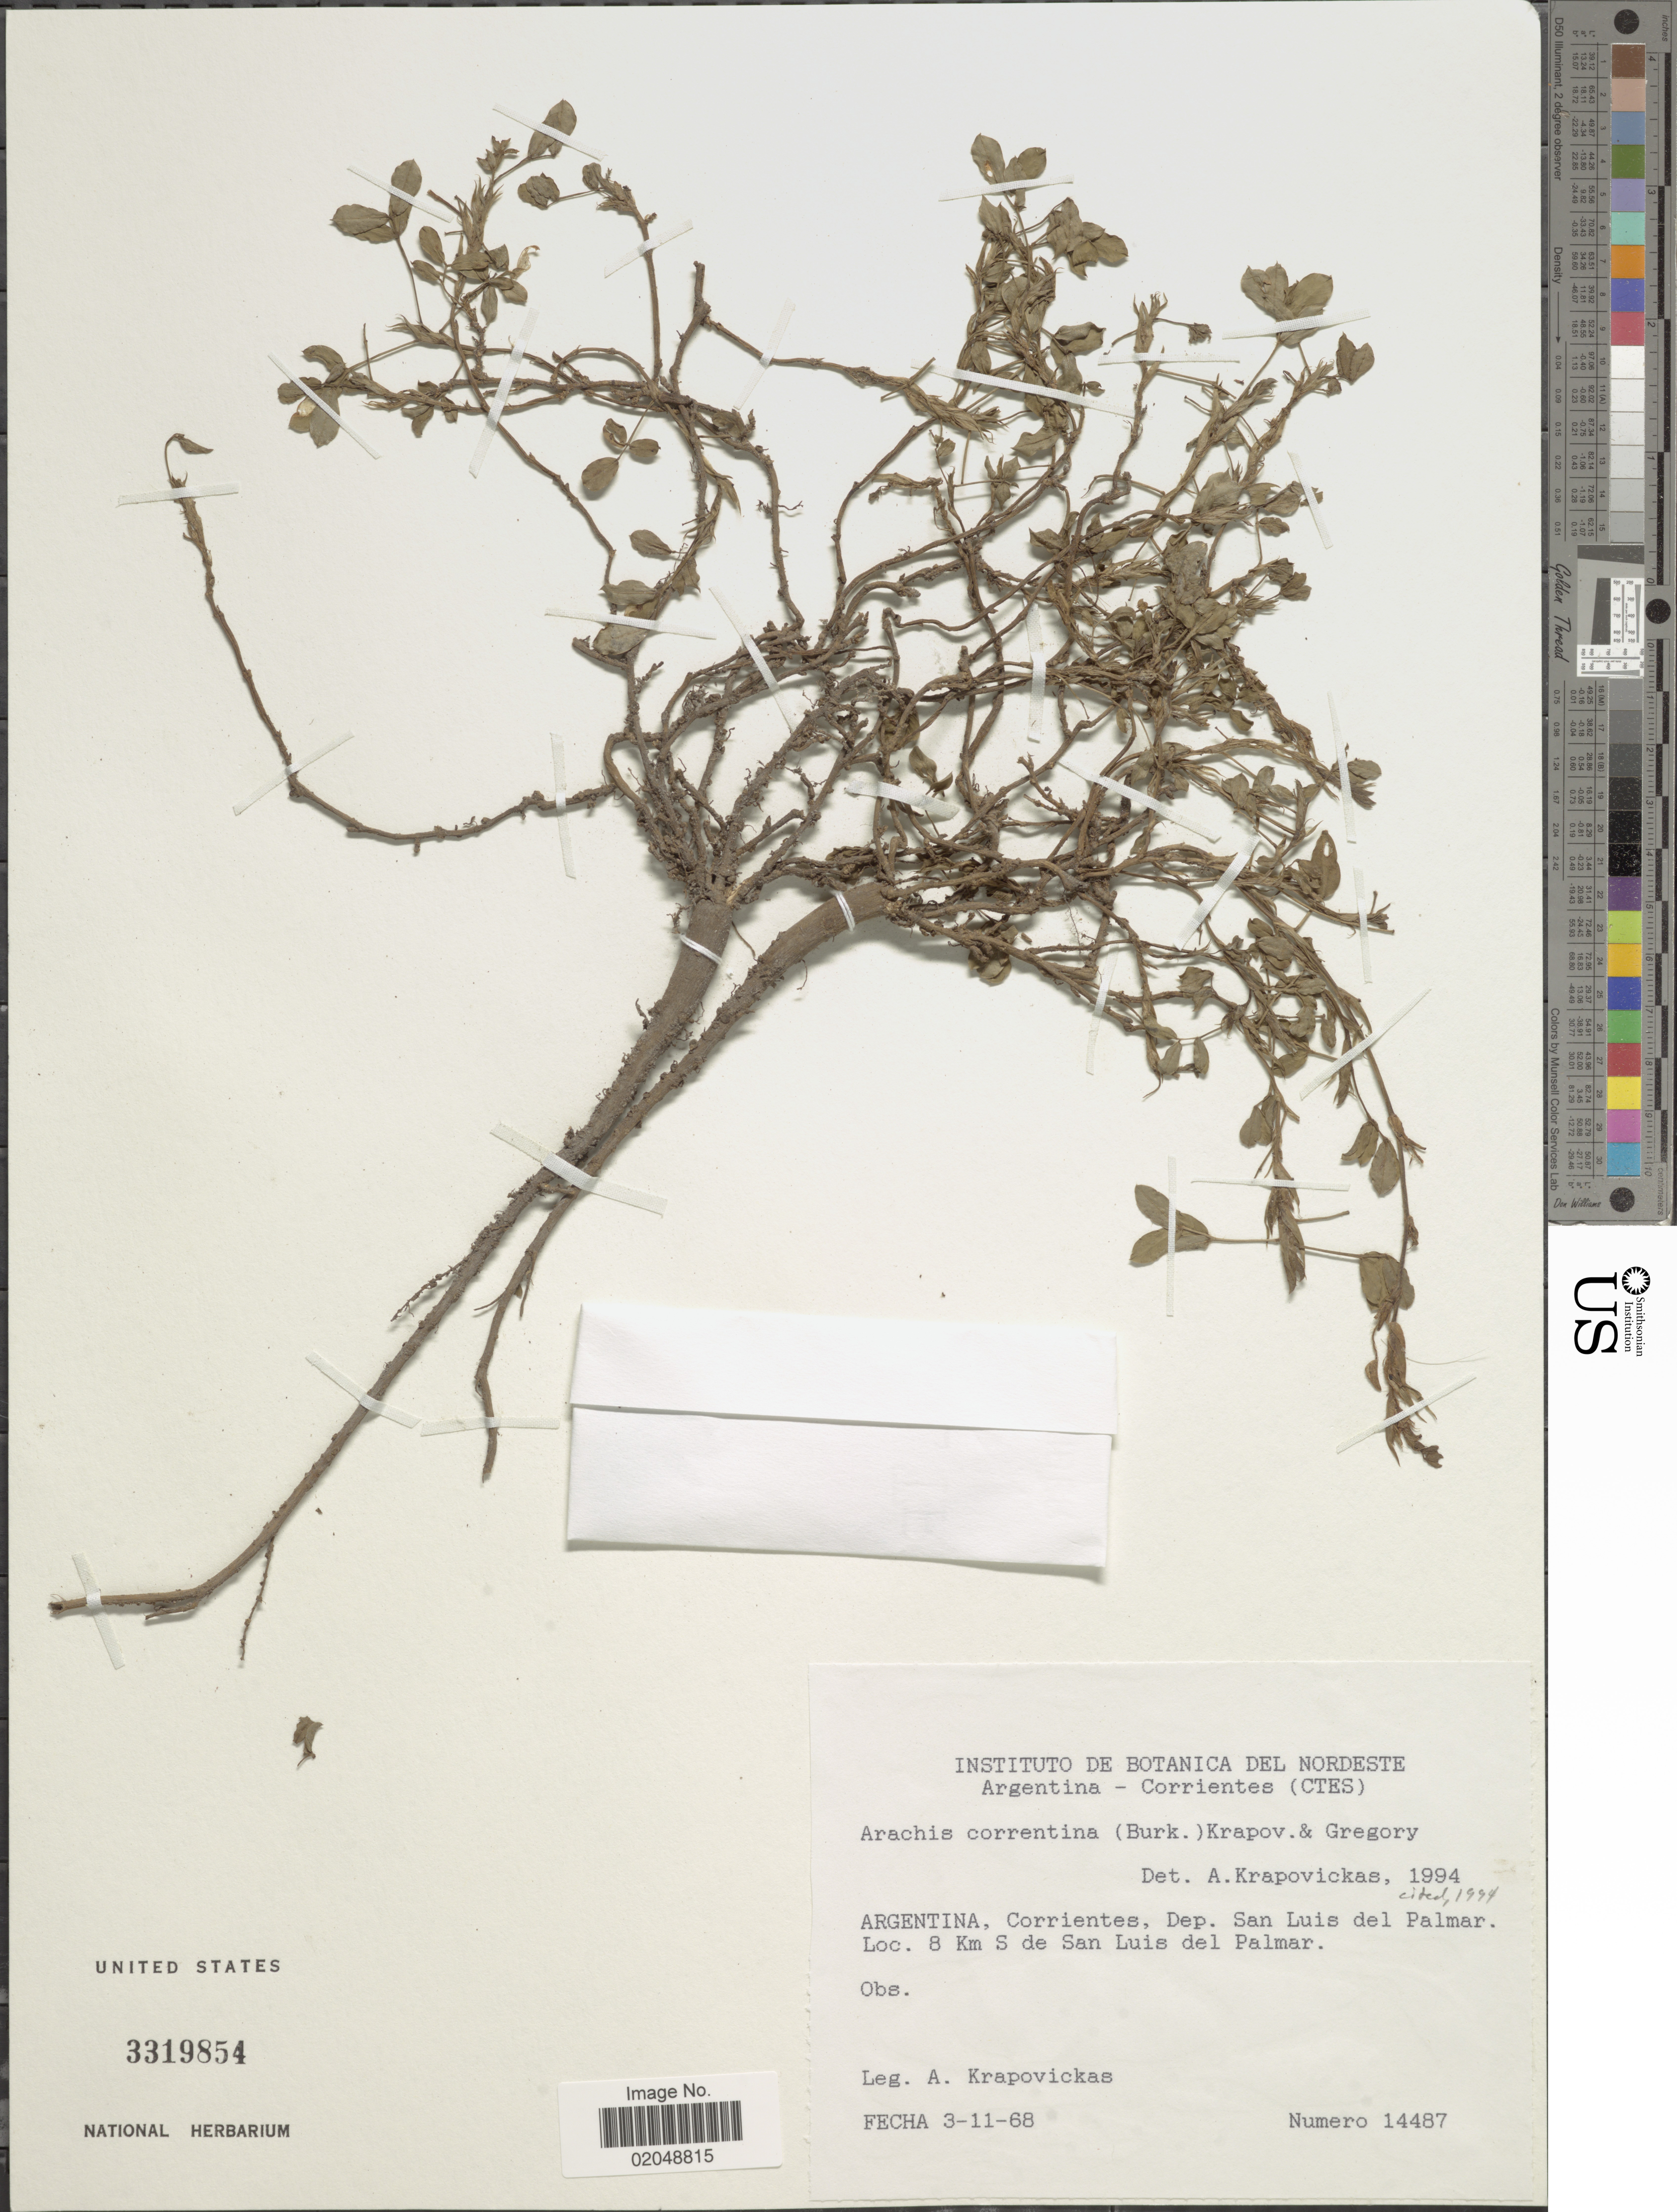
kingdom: Plantae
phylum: Tracheophyta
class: Magnoliopsida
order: Fabales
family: Fabaceae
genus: Arachis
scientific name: Arachis correntina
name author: (Burkart) Krapov. & W.C. Greg.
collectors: A. Krapovickas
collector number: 14487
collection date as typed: Transcribed d/m/y: 3/11/68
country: Argentina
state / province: Corrientes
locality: Dep. San Luis del Palmar. 8 Km S de San Luis del Palmar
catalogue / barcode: US 3319854